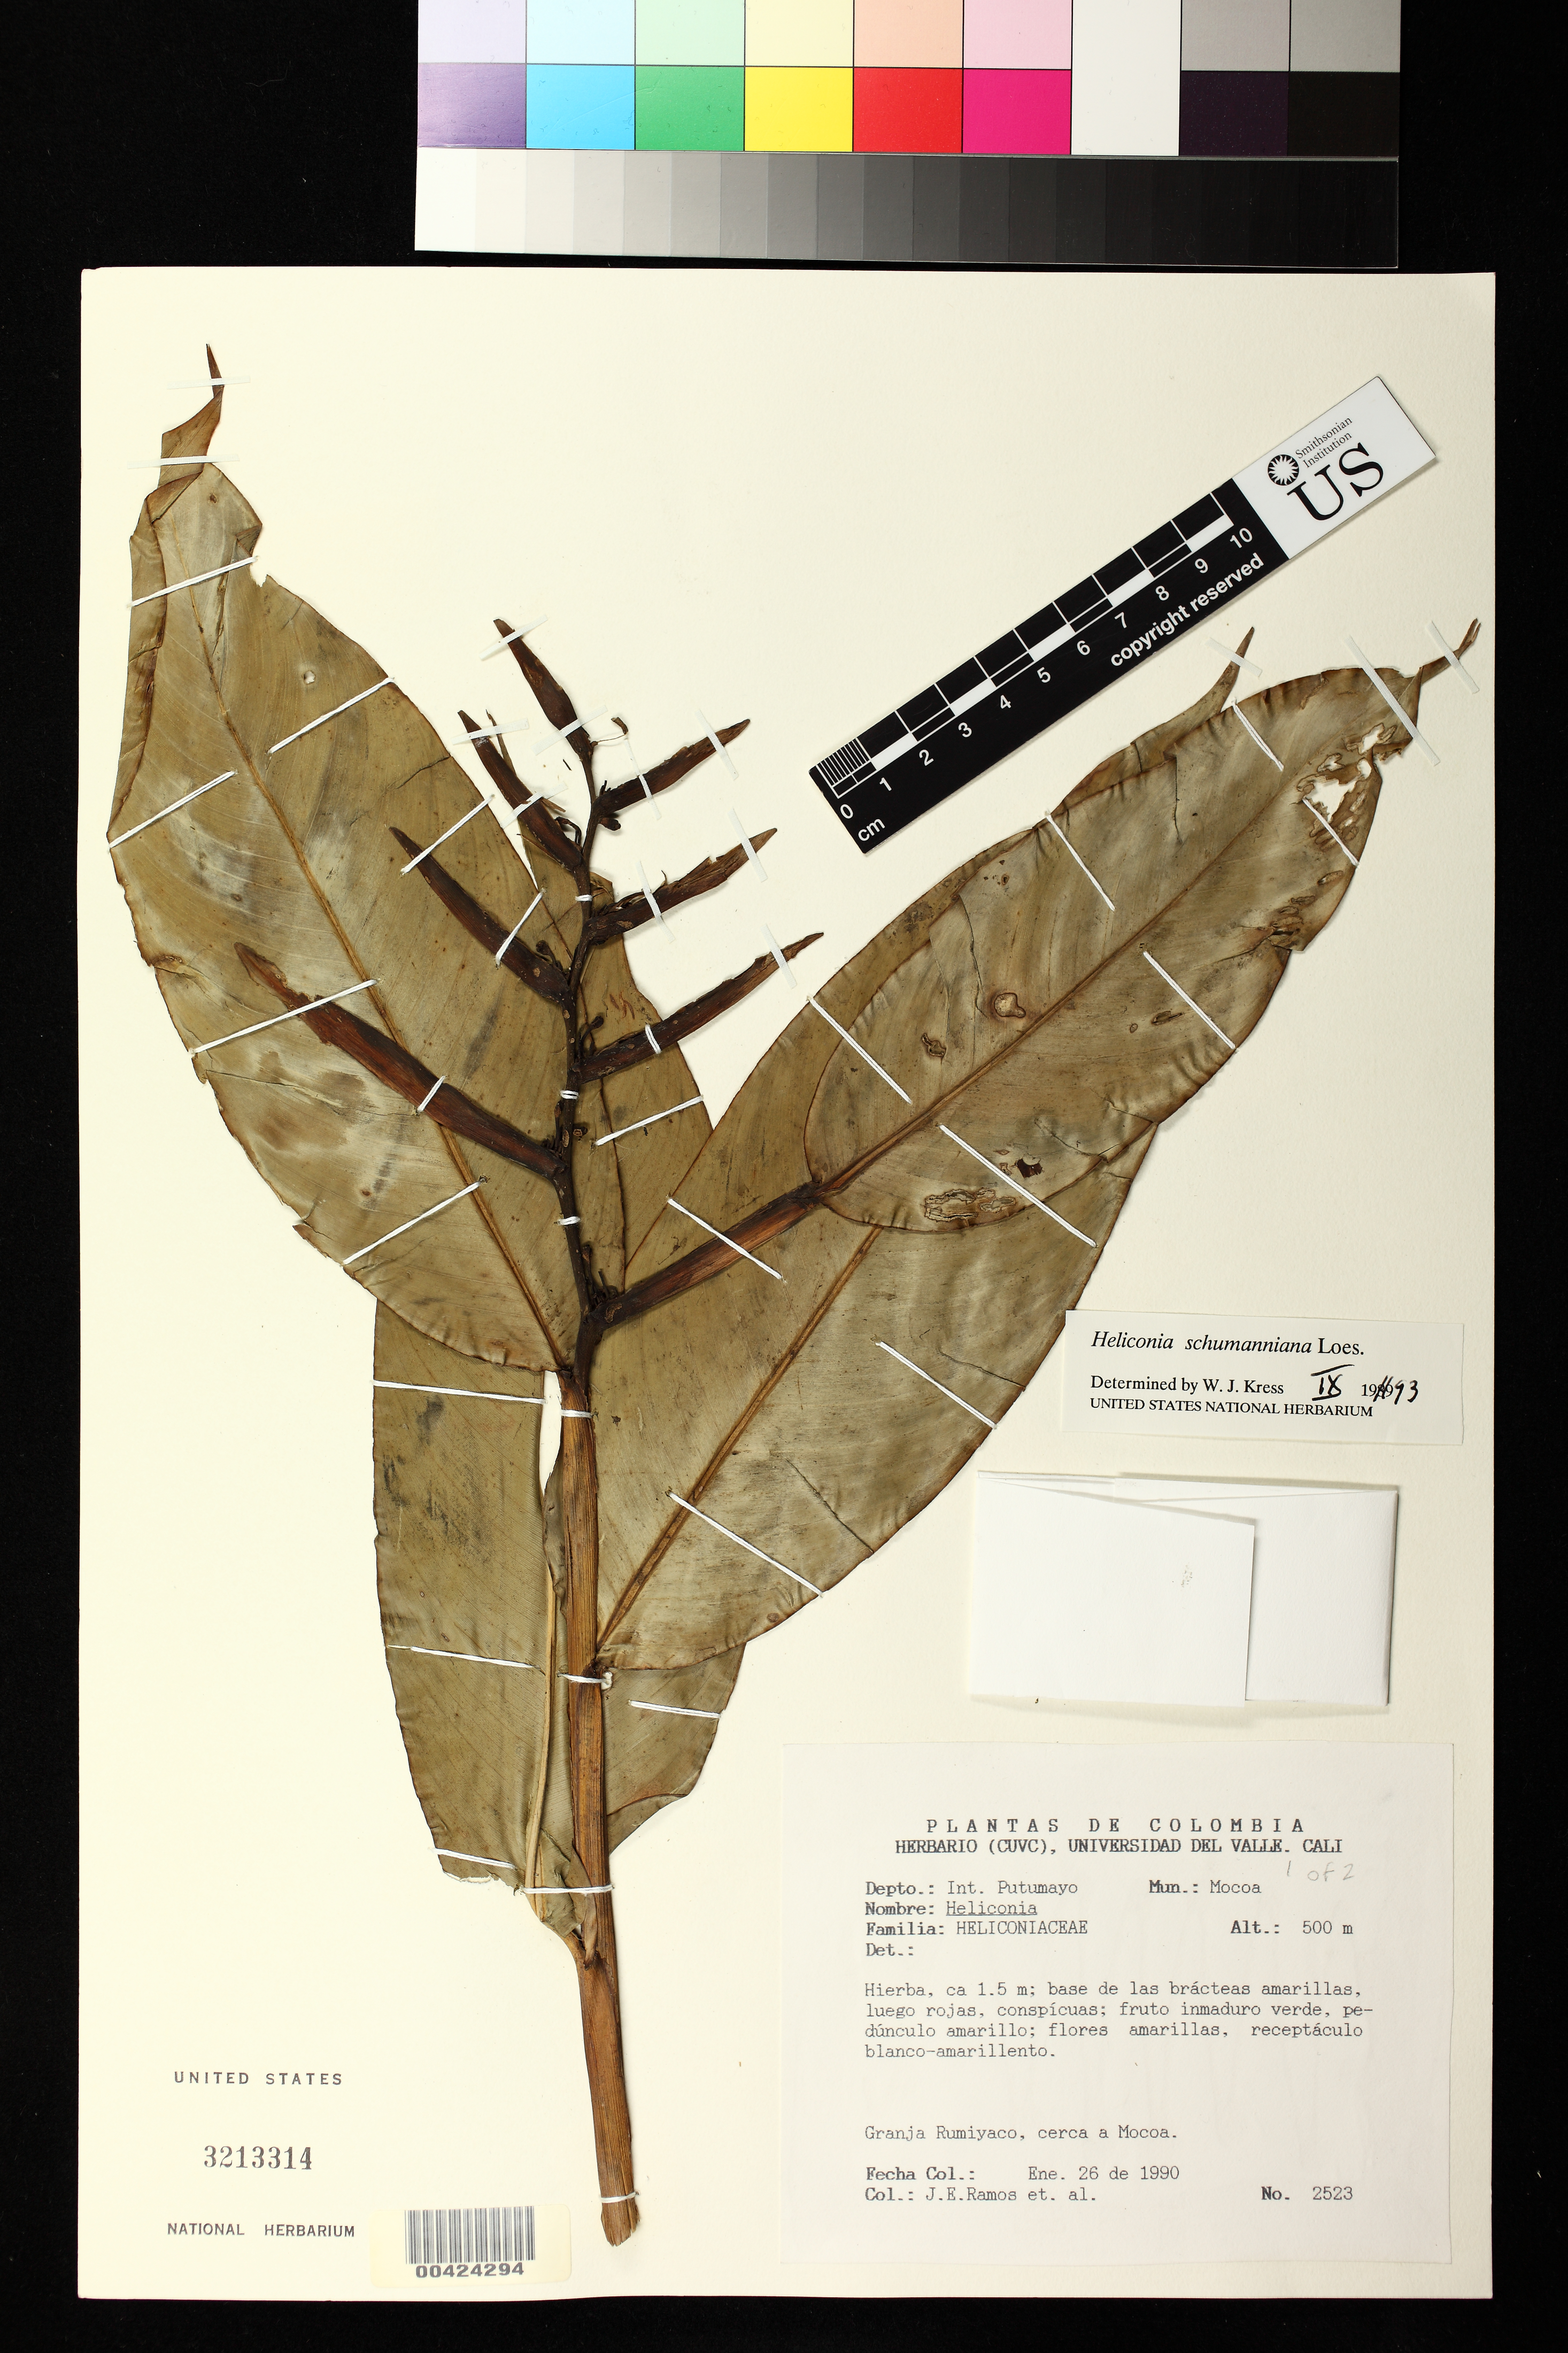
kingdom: Plantae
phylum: Tracheophyta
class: Liliopsida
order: Zingiberales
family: Heliconiaceae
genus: Heliconia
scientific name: Heliconia schumanniana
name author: Loes.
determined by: Kress, W. J., (US), Smithsonian Institution - National Museum of Natural History (UNITED STATES)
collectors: J. E. Ramos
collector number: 2523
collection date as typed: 26 Jan 1990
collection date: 1990-01-26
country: Colombia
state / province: Putumayo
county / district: Mocoa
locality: Granja Rumiyaco, Cerca a Mocoa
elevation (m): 500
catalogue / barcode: US 3213314